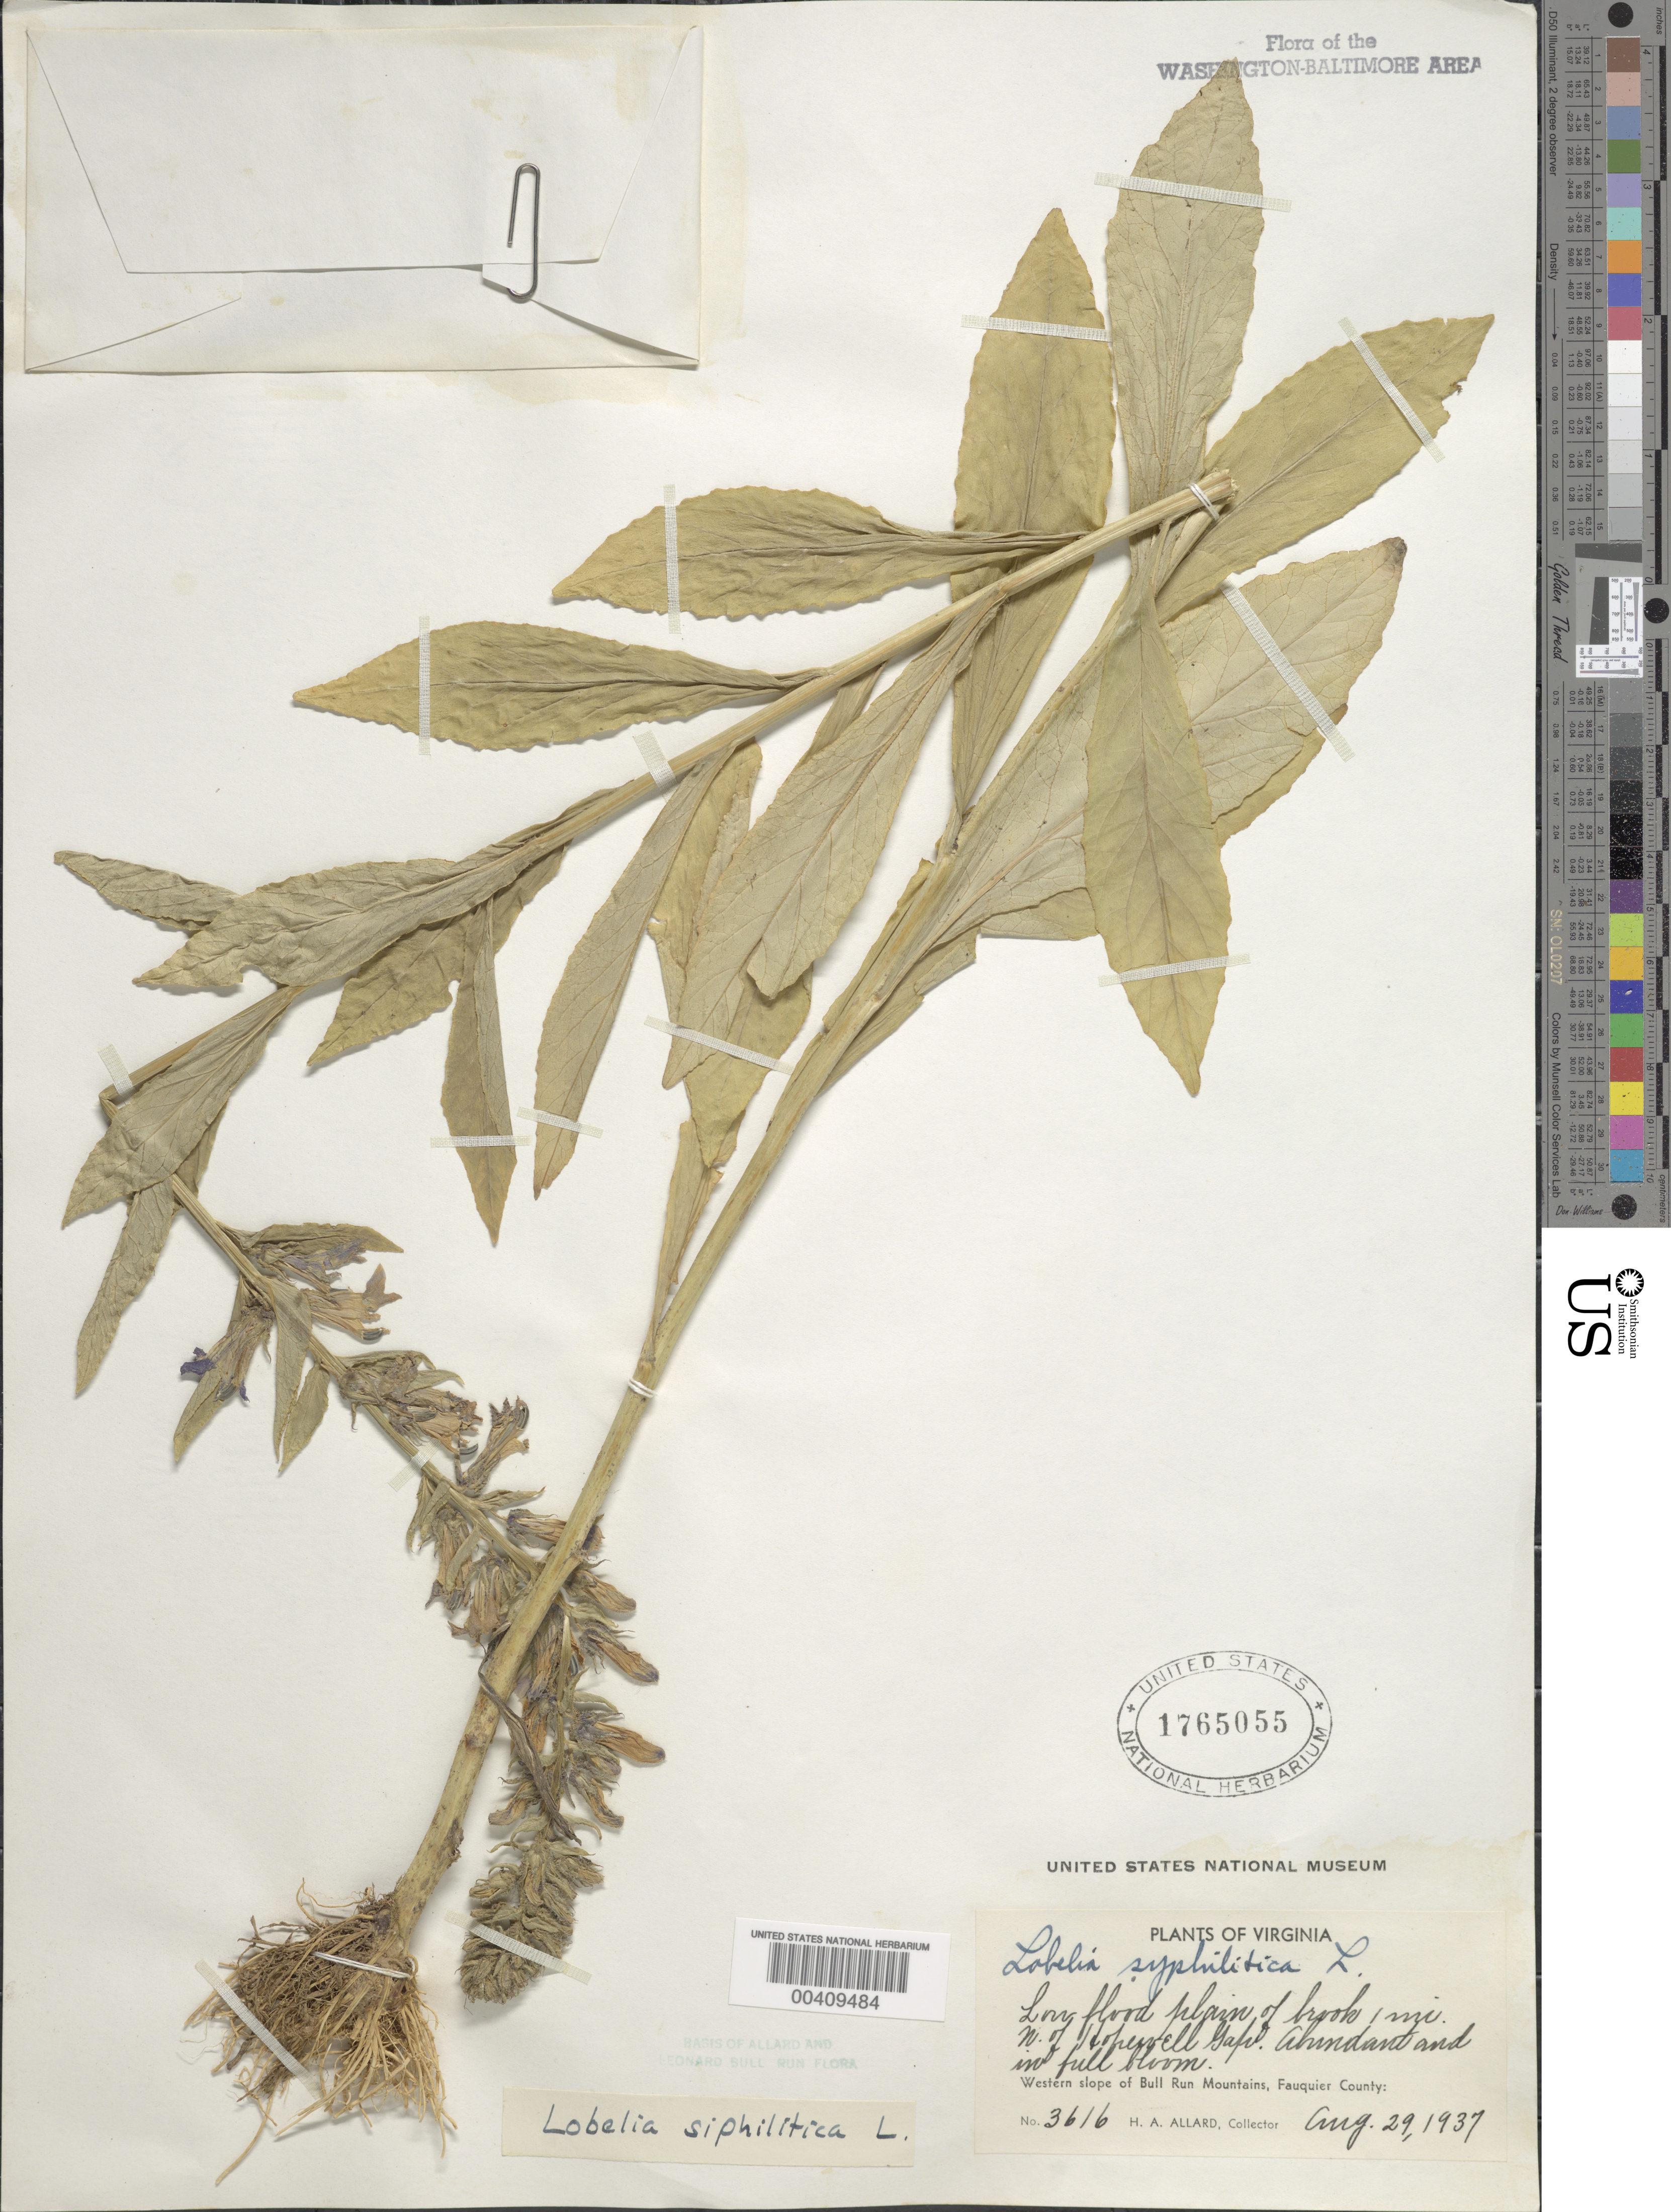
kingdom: Plantae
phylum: Tracheophyta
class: Magnoliopsida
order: Asterales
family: Campanulaceae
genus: Lobelia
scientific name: Lobelia siphilitica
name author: L.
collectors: H. A. Allard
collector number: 3616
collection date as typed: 29 Aug 1937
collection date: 1937-08-29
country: United States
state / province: Virginia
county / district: Fauquier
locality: West of Bull Run Mts.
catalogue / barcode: US 1765055